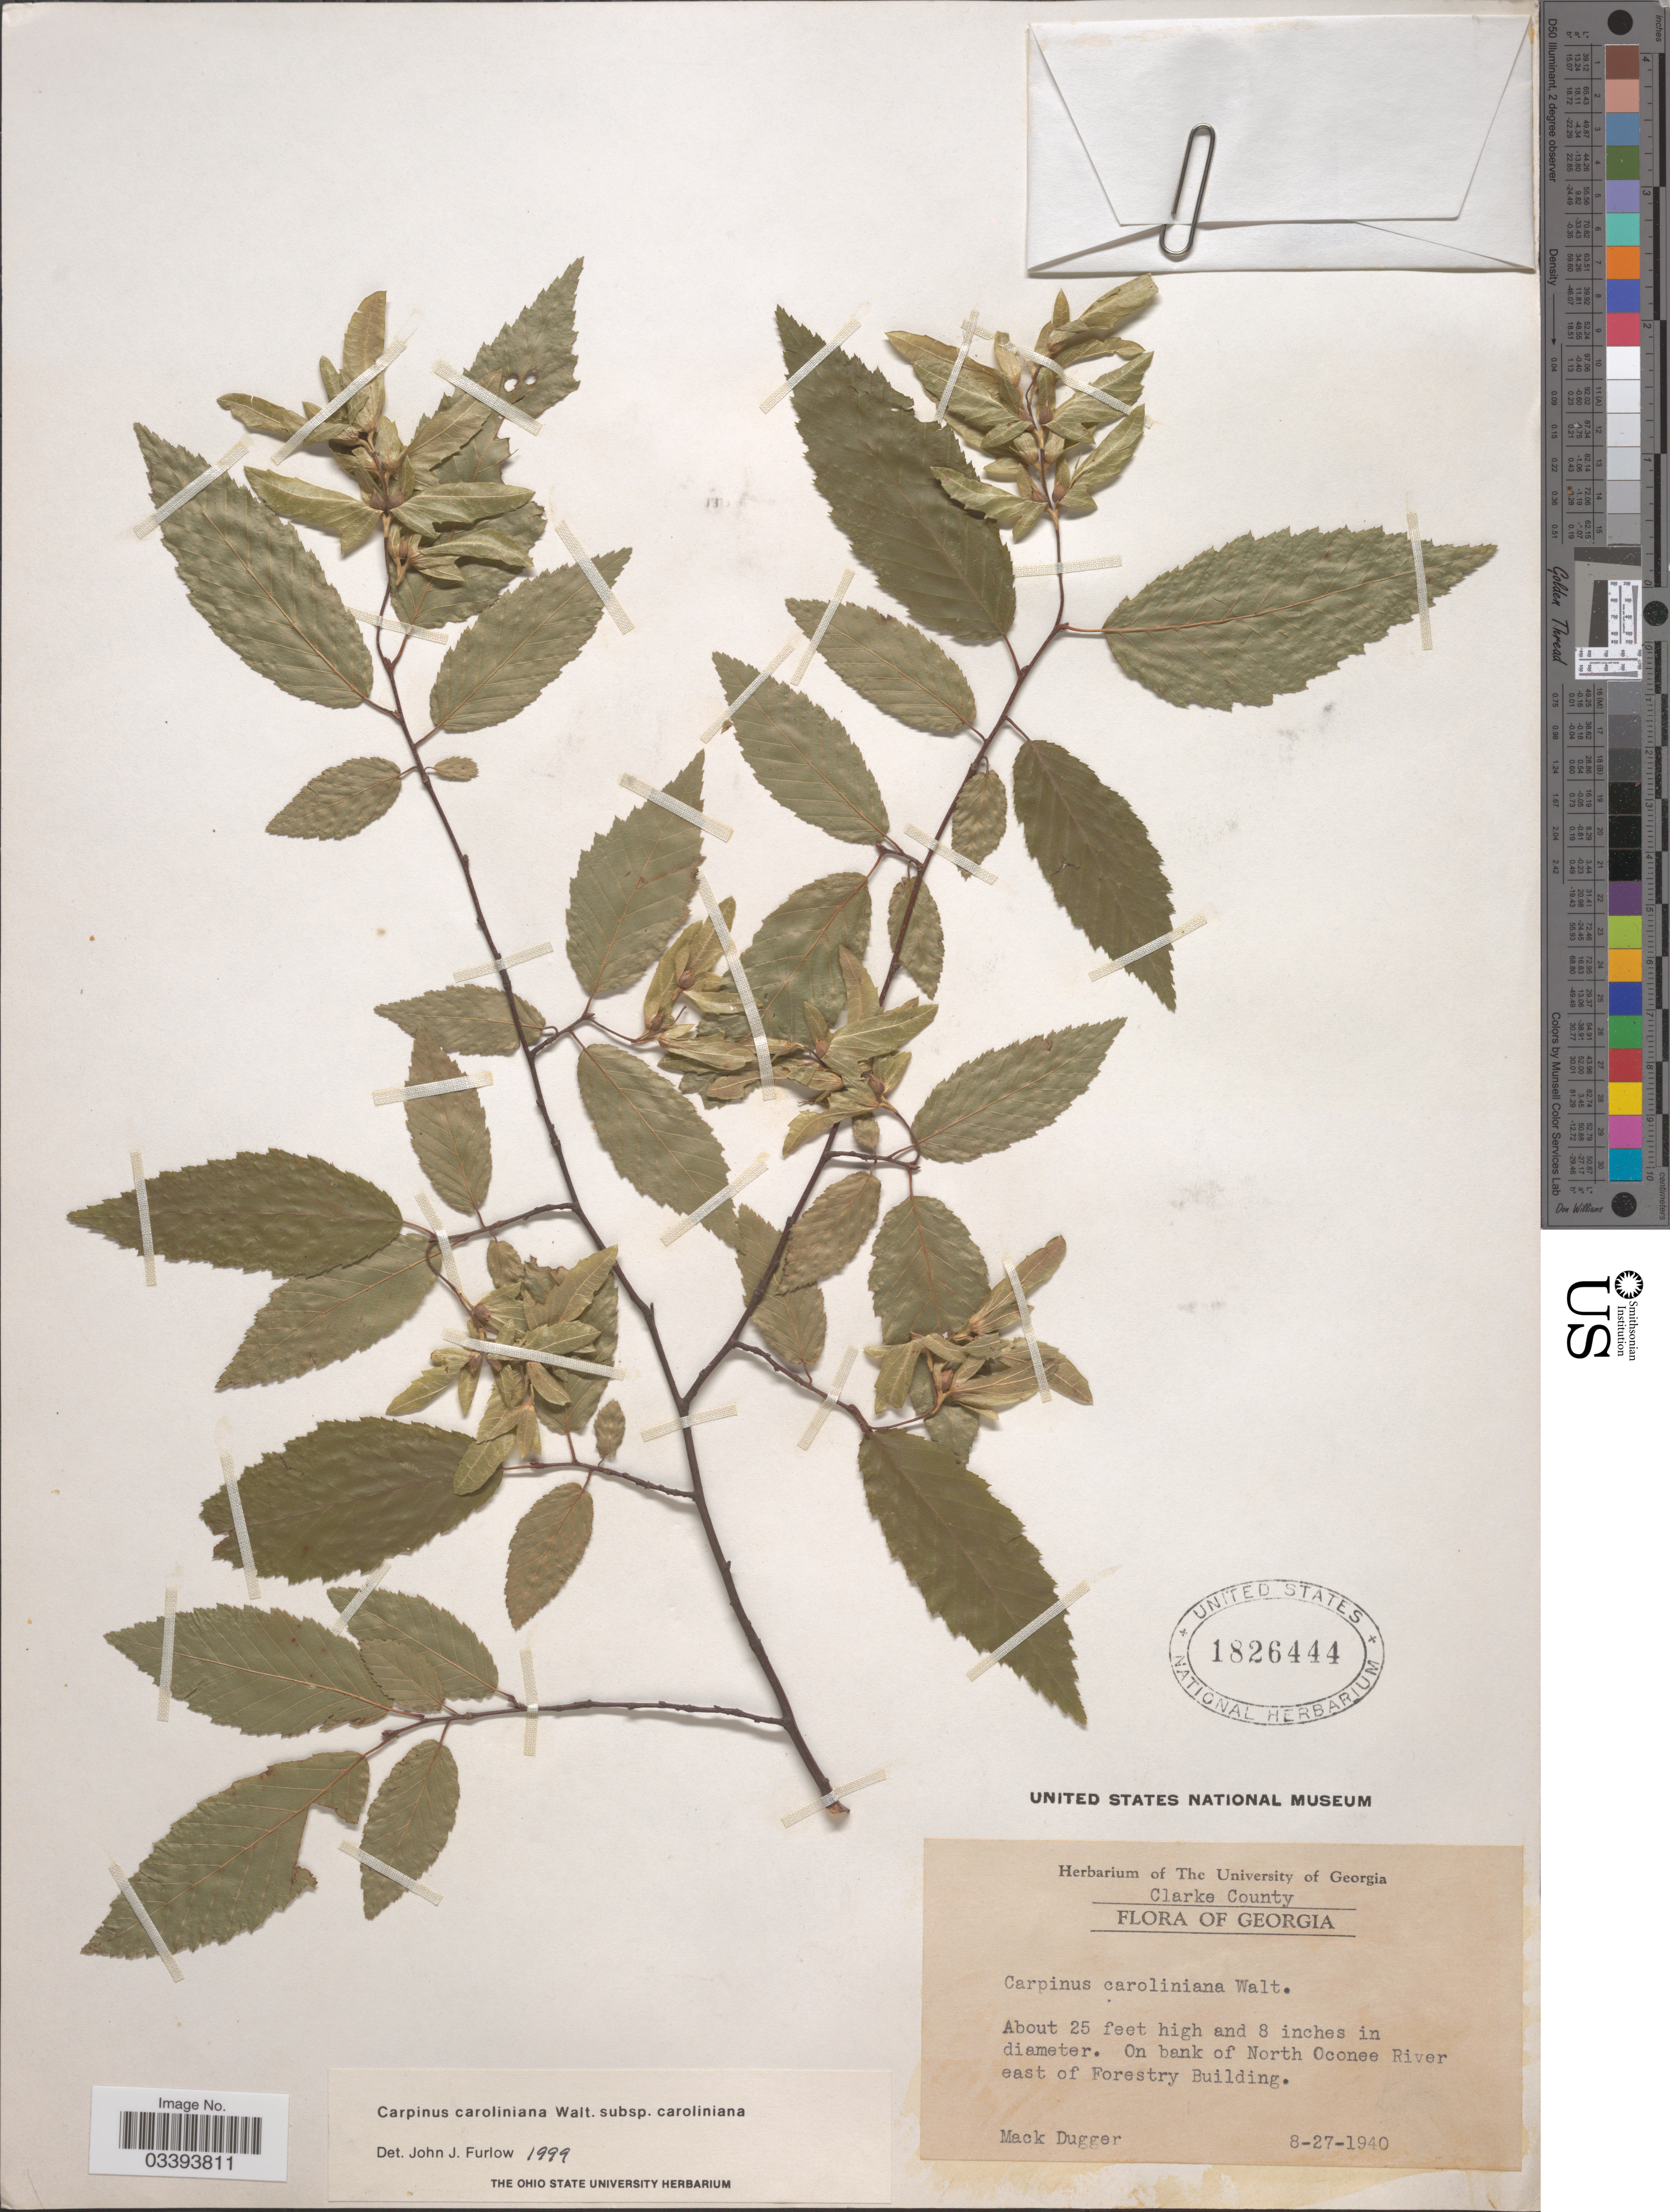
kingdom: Plantae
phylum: Tracheophyta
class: Magnoliopsida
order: Fagales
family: Betulaceae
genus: Carpinus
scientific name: Carpinus caroliniana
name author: Walter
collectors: M. Dugger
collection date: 1940-08-27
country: United States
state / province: Georgia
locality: Clarke County. On bank of North Oconee River east of Forestry Building.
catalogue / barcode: US 1826444